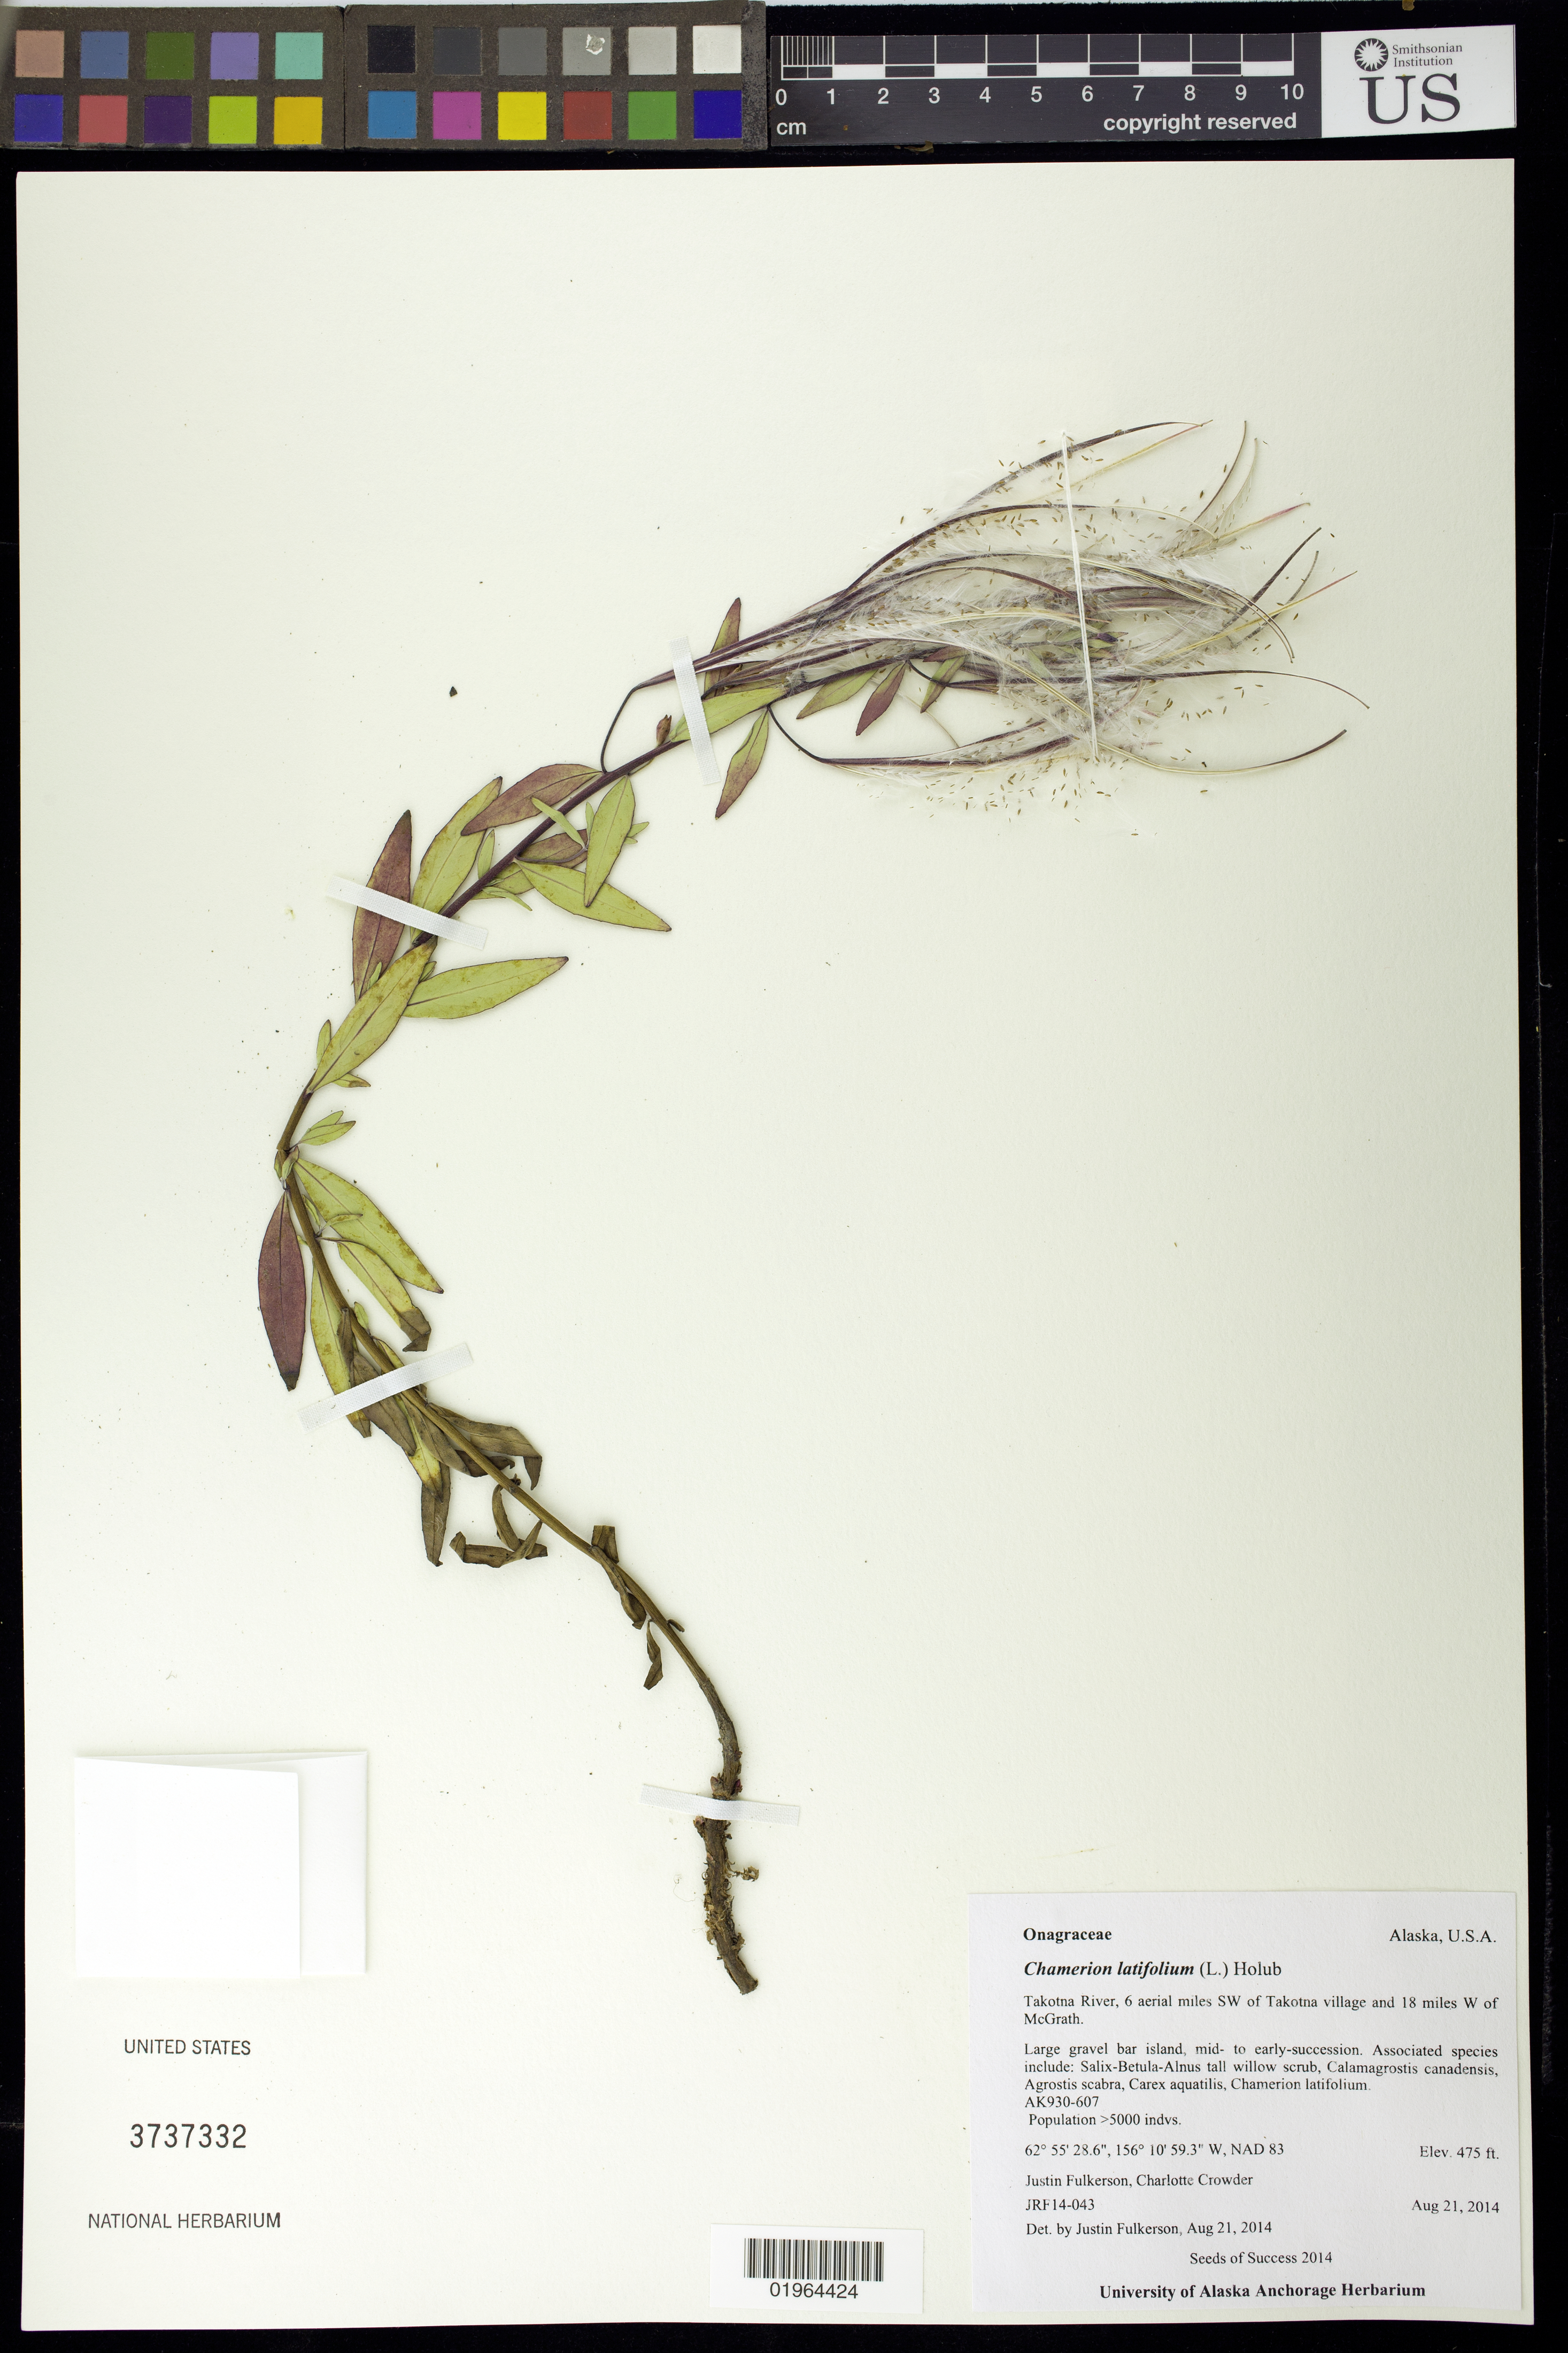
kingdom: Plantae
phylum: Tracheophyta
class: Magnoliopsida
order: Myrtales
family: Onagraceae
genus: Chamaenerion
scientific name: Chamaenerion latifolium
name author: (L.) Th. Fr. & Lange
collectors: J. Fulkerson & C. Crowder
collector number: JRF14-043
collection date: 2014-08-21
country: United States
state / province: Alaska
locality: Takotna River, 6 aerial miles SW of Takotna village and 18 miles W of McGrath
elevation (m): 145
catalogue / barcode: US 3737332